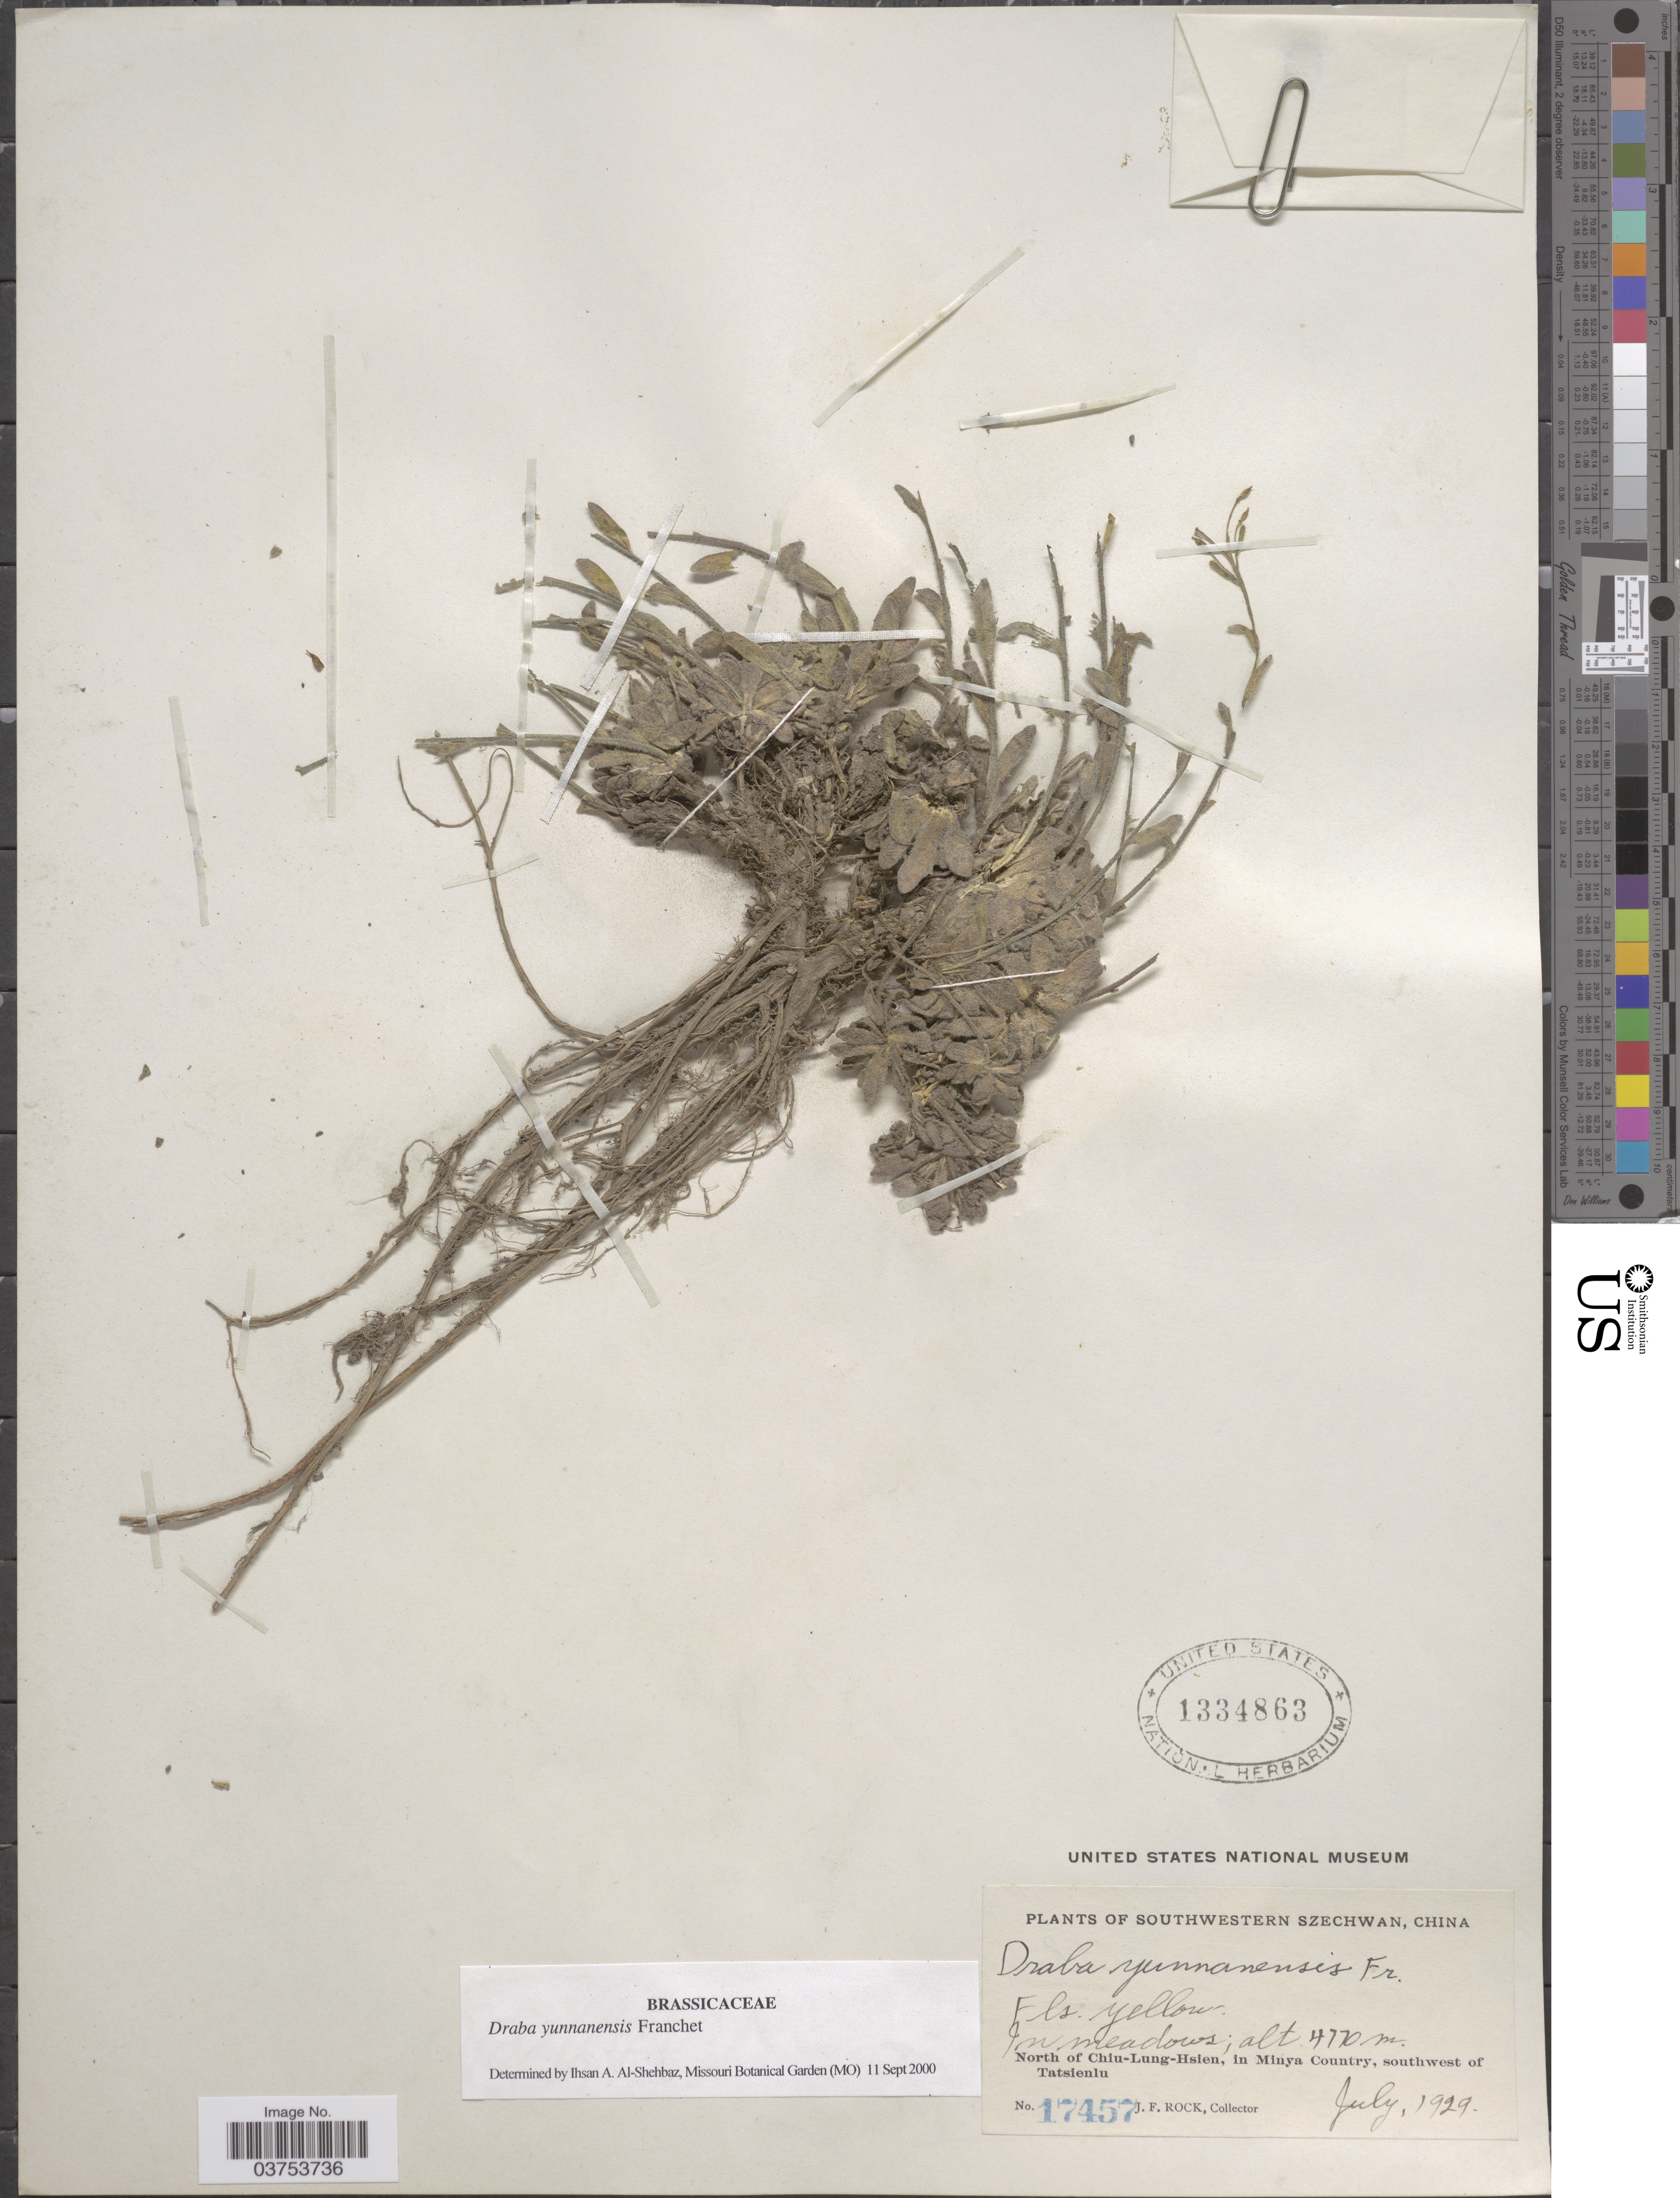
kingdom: Plantae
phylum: Tracheophyta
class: Magnoliopsida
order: Brassicales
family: Brassicaceae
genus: Draba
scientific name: Draba yunnanensis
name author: Franch.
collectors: J. Rock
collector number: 17457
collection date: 1929-07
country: China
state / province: Sichuan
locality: Southwestern Szechwan. North of Chiu-Lung-Hsien, in Minya Country, southwest of Tatsienlu.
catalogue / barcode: US 1334863